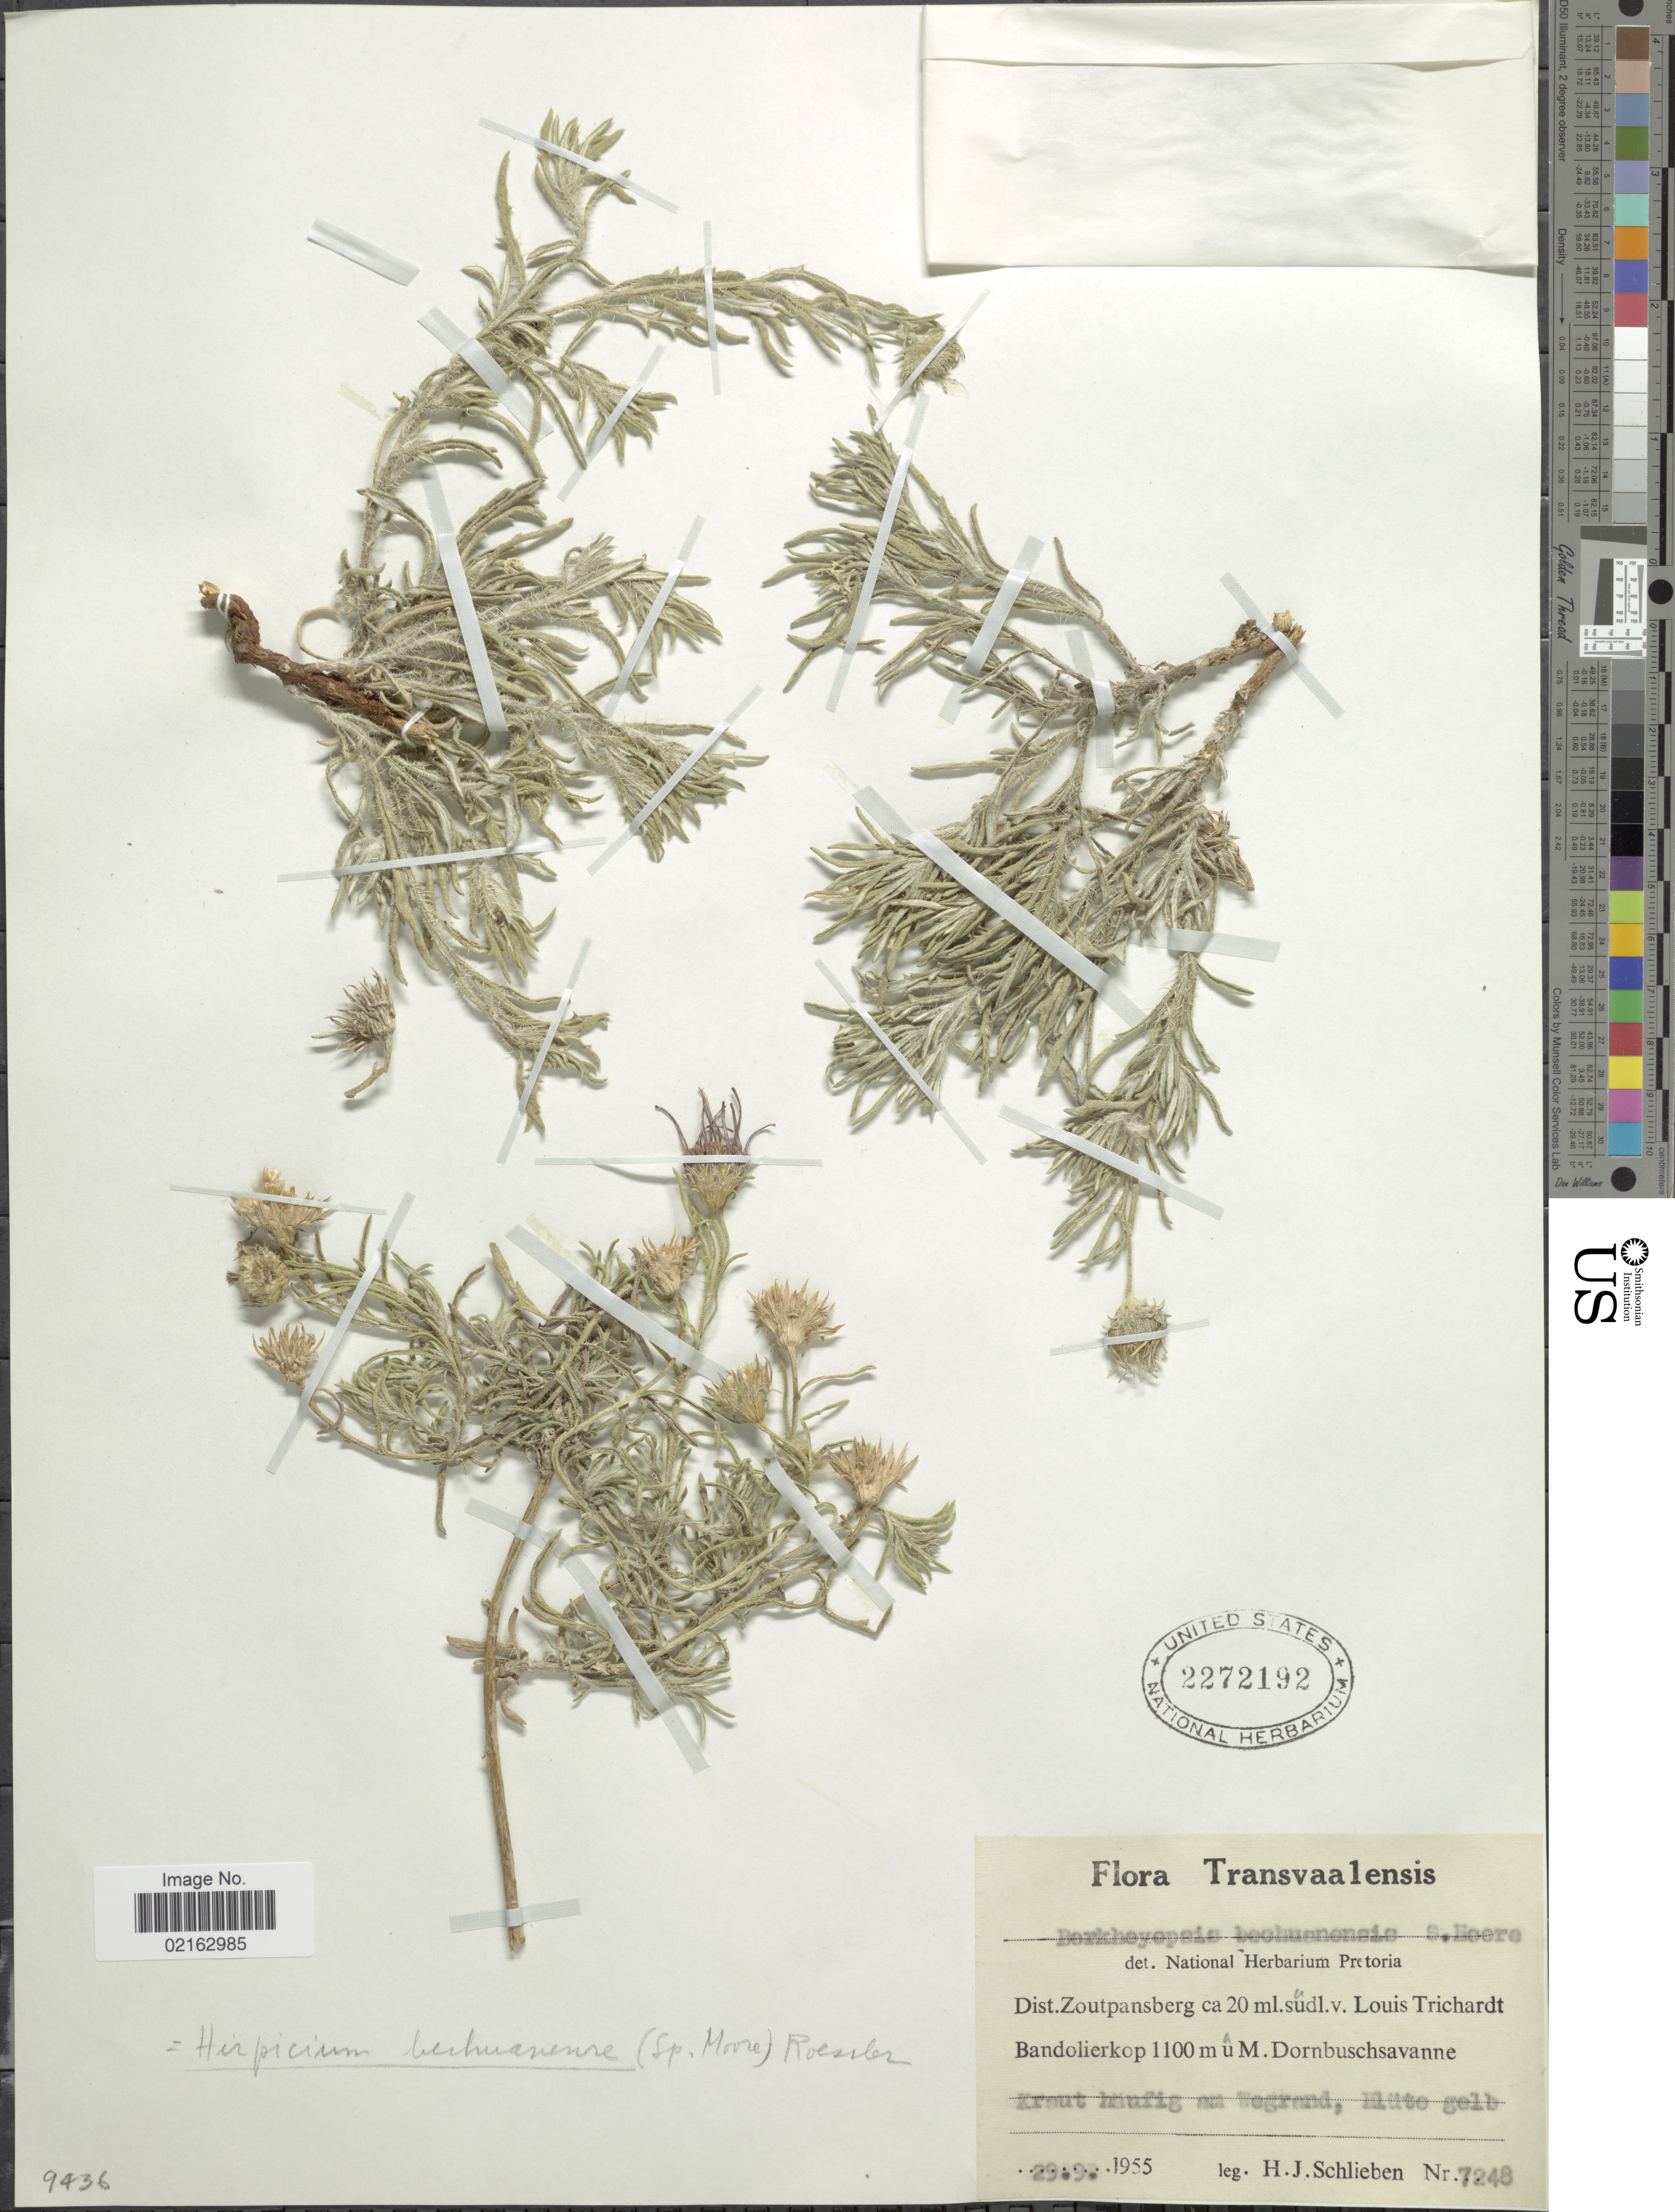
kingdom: Plantae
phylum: Tracheophyta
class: Magnoliopsida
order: Asterales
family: Asteraceae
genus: Hirpicium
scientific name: Hirpicium bechuanense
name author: (S. Moore) Roessler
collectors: H. J. Schlieben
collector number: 7248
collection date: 1955-09-29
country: South Africa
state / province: Limpopo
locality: Transvaalensis. Dist. Zoutpansberg ca 20 ml. südl. v. Louis Trichardt Bandolierkop. Dornbuschsavanne. Kraut häufig am Wegrand, Blüte gelb.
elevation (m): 1100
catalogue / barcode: US 2272192